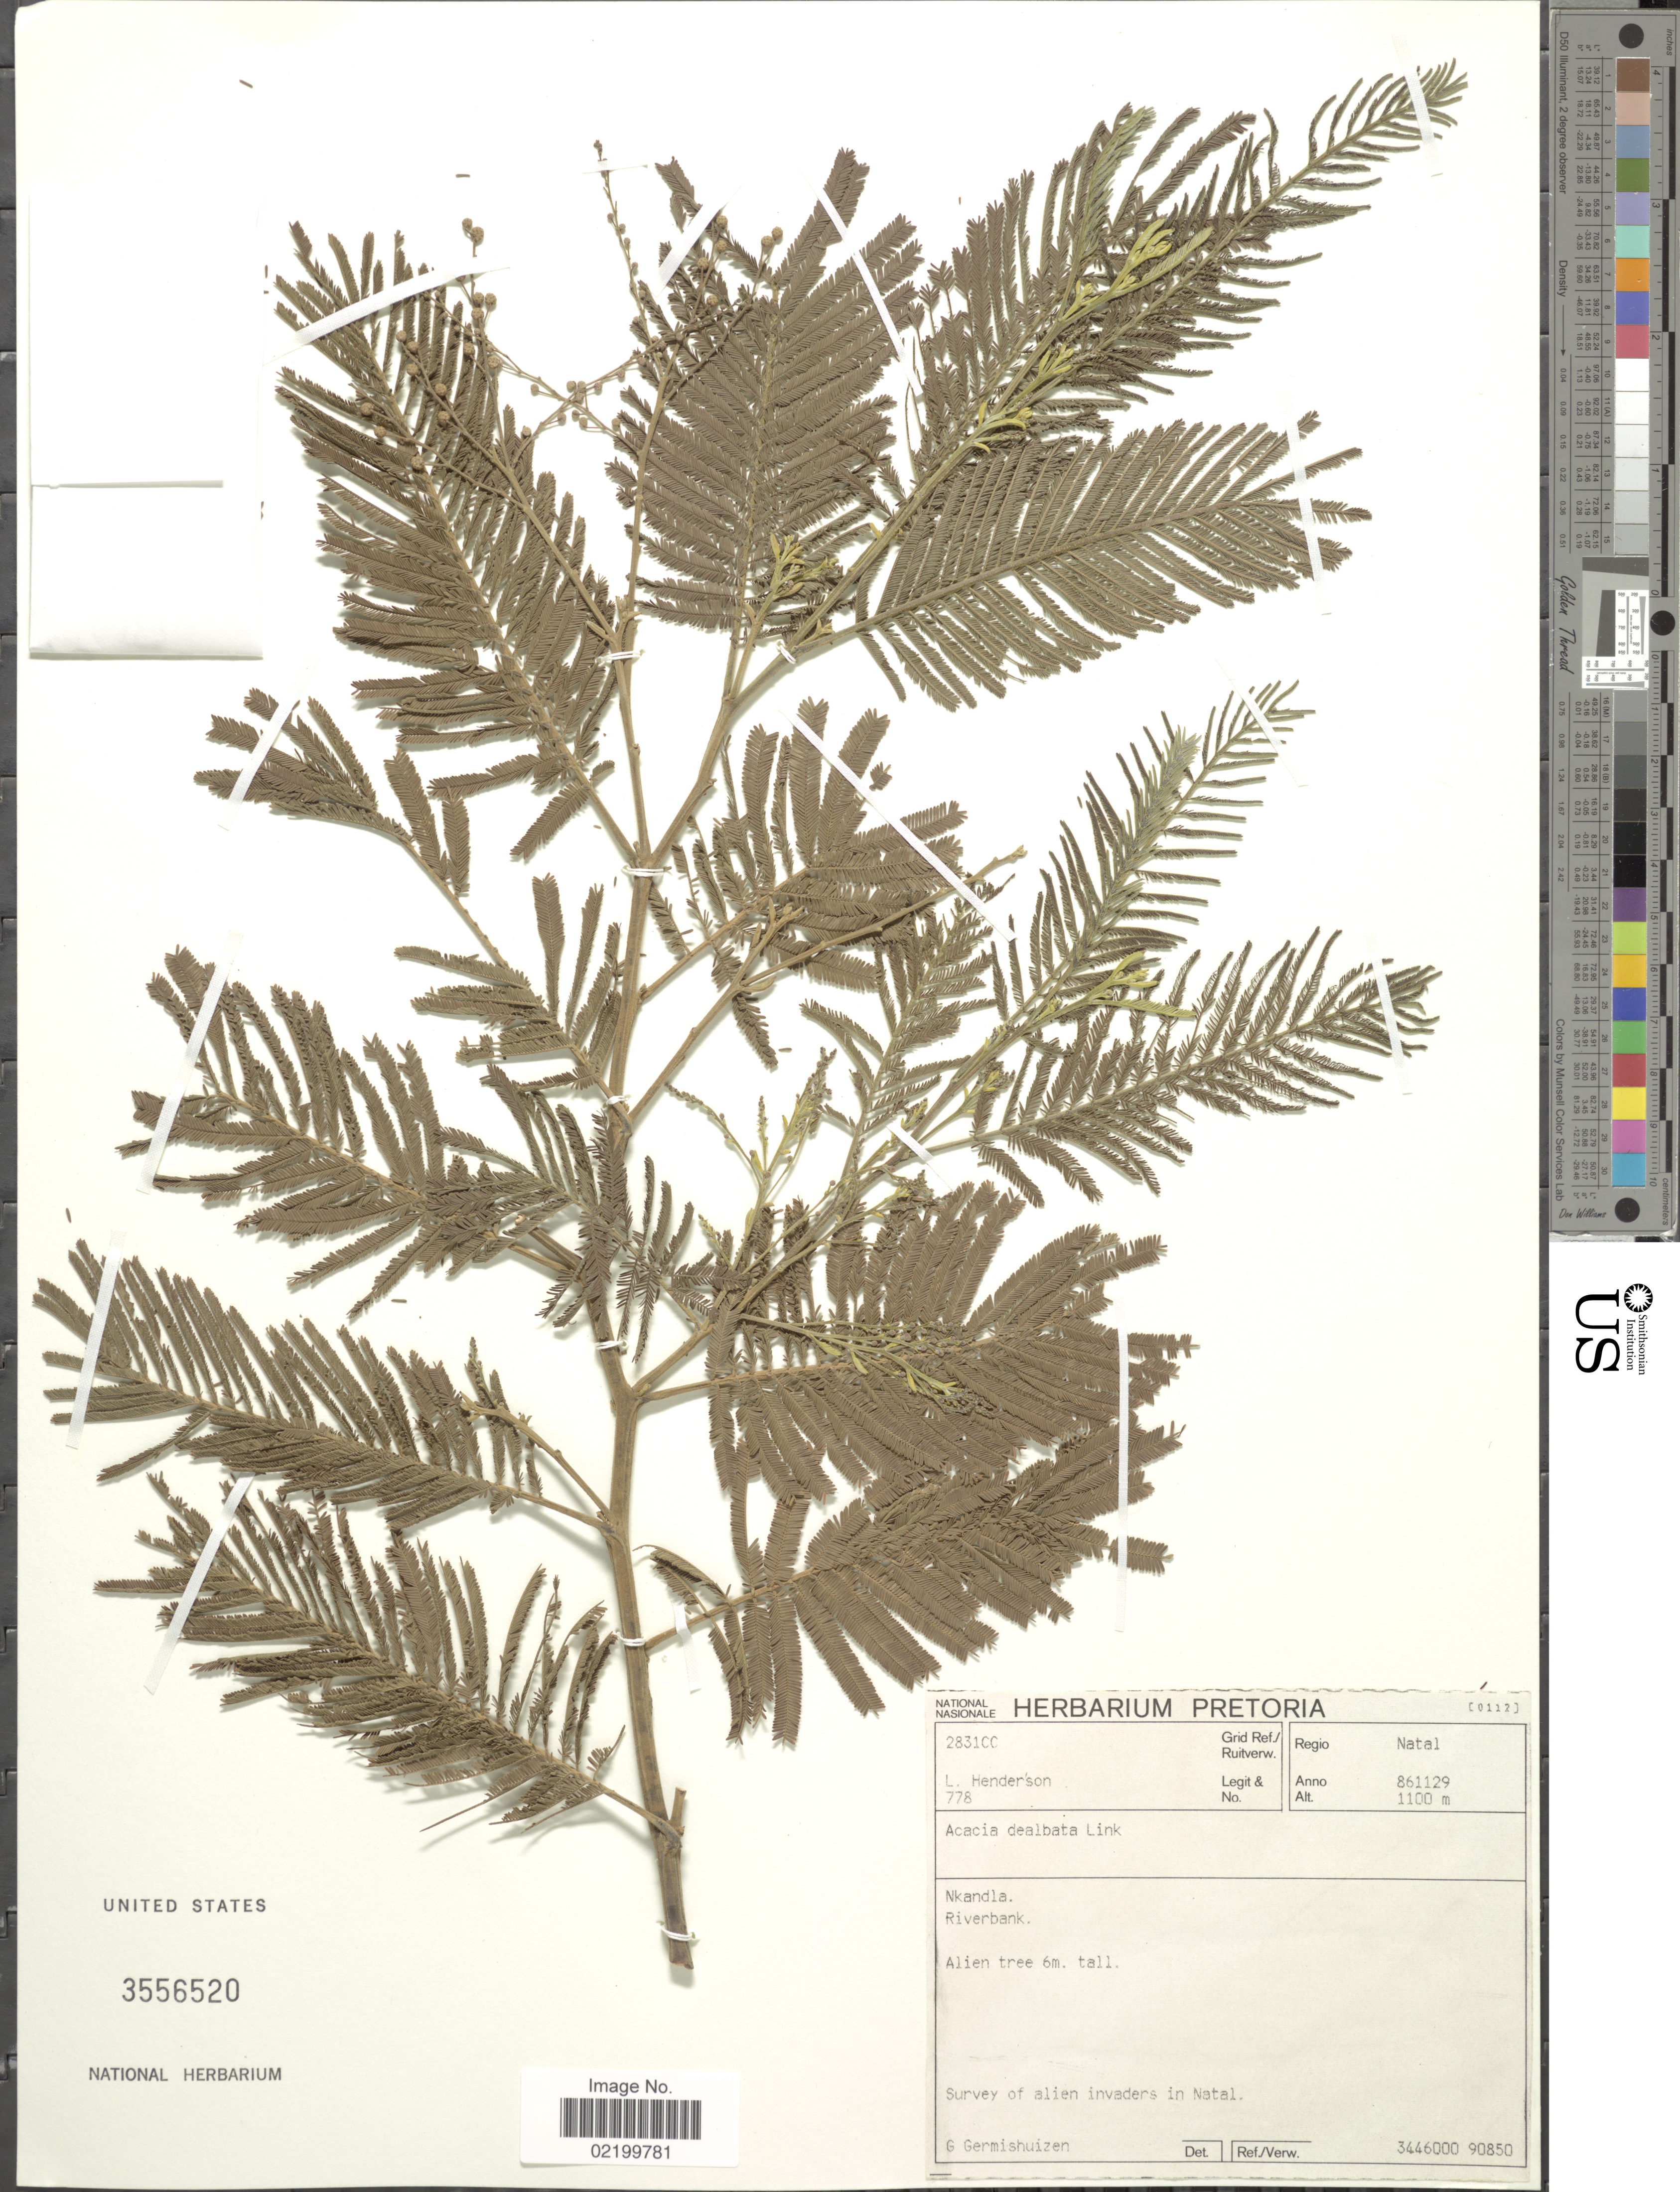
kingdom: Plantae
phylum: Tracheophyta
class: Magnoliopsida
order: Fabales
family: Fabaceae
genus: Acacia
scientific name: Acacia dealbata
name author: Link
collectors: L. Henderson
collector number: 778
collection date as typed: Transcribed d/m/y: 29/11/86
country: South Africa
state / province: KwaZulu-Natal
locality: Nkandla, Riverbank. Regio Natal.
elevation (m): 1100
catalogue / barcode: US 3556520